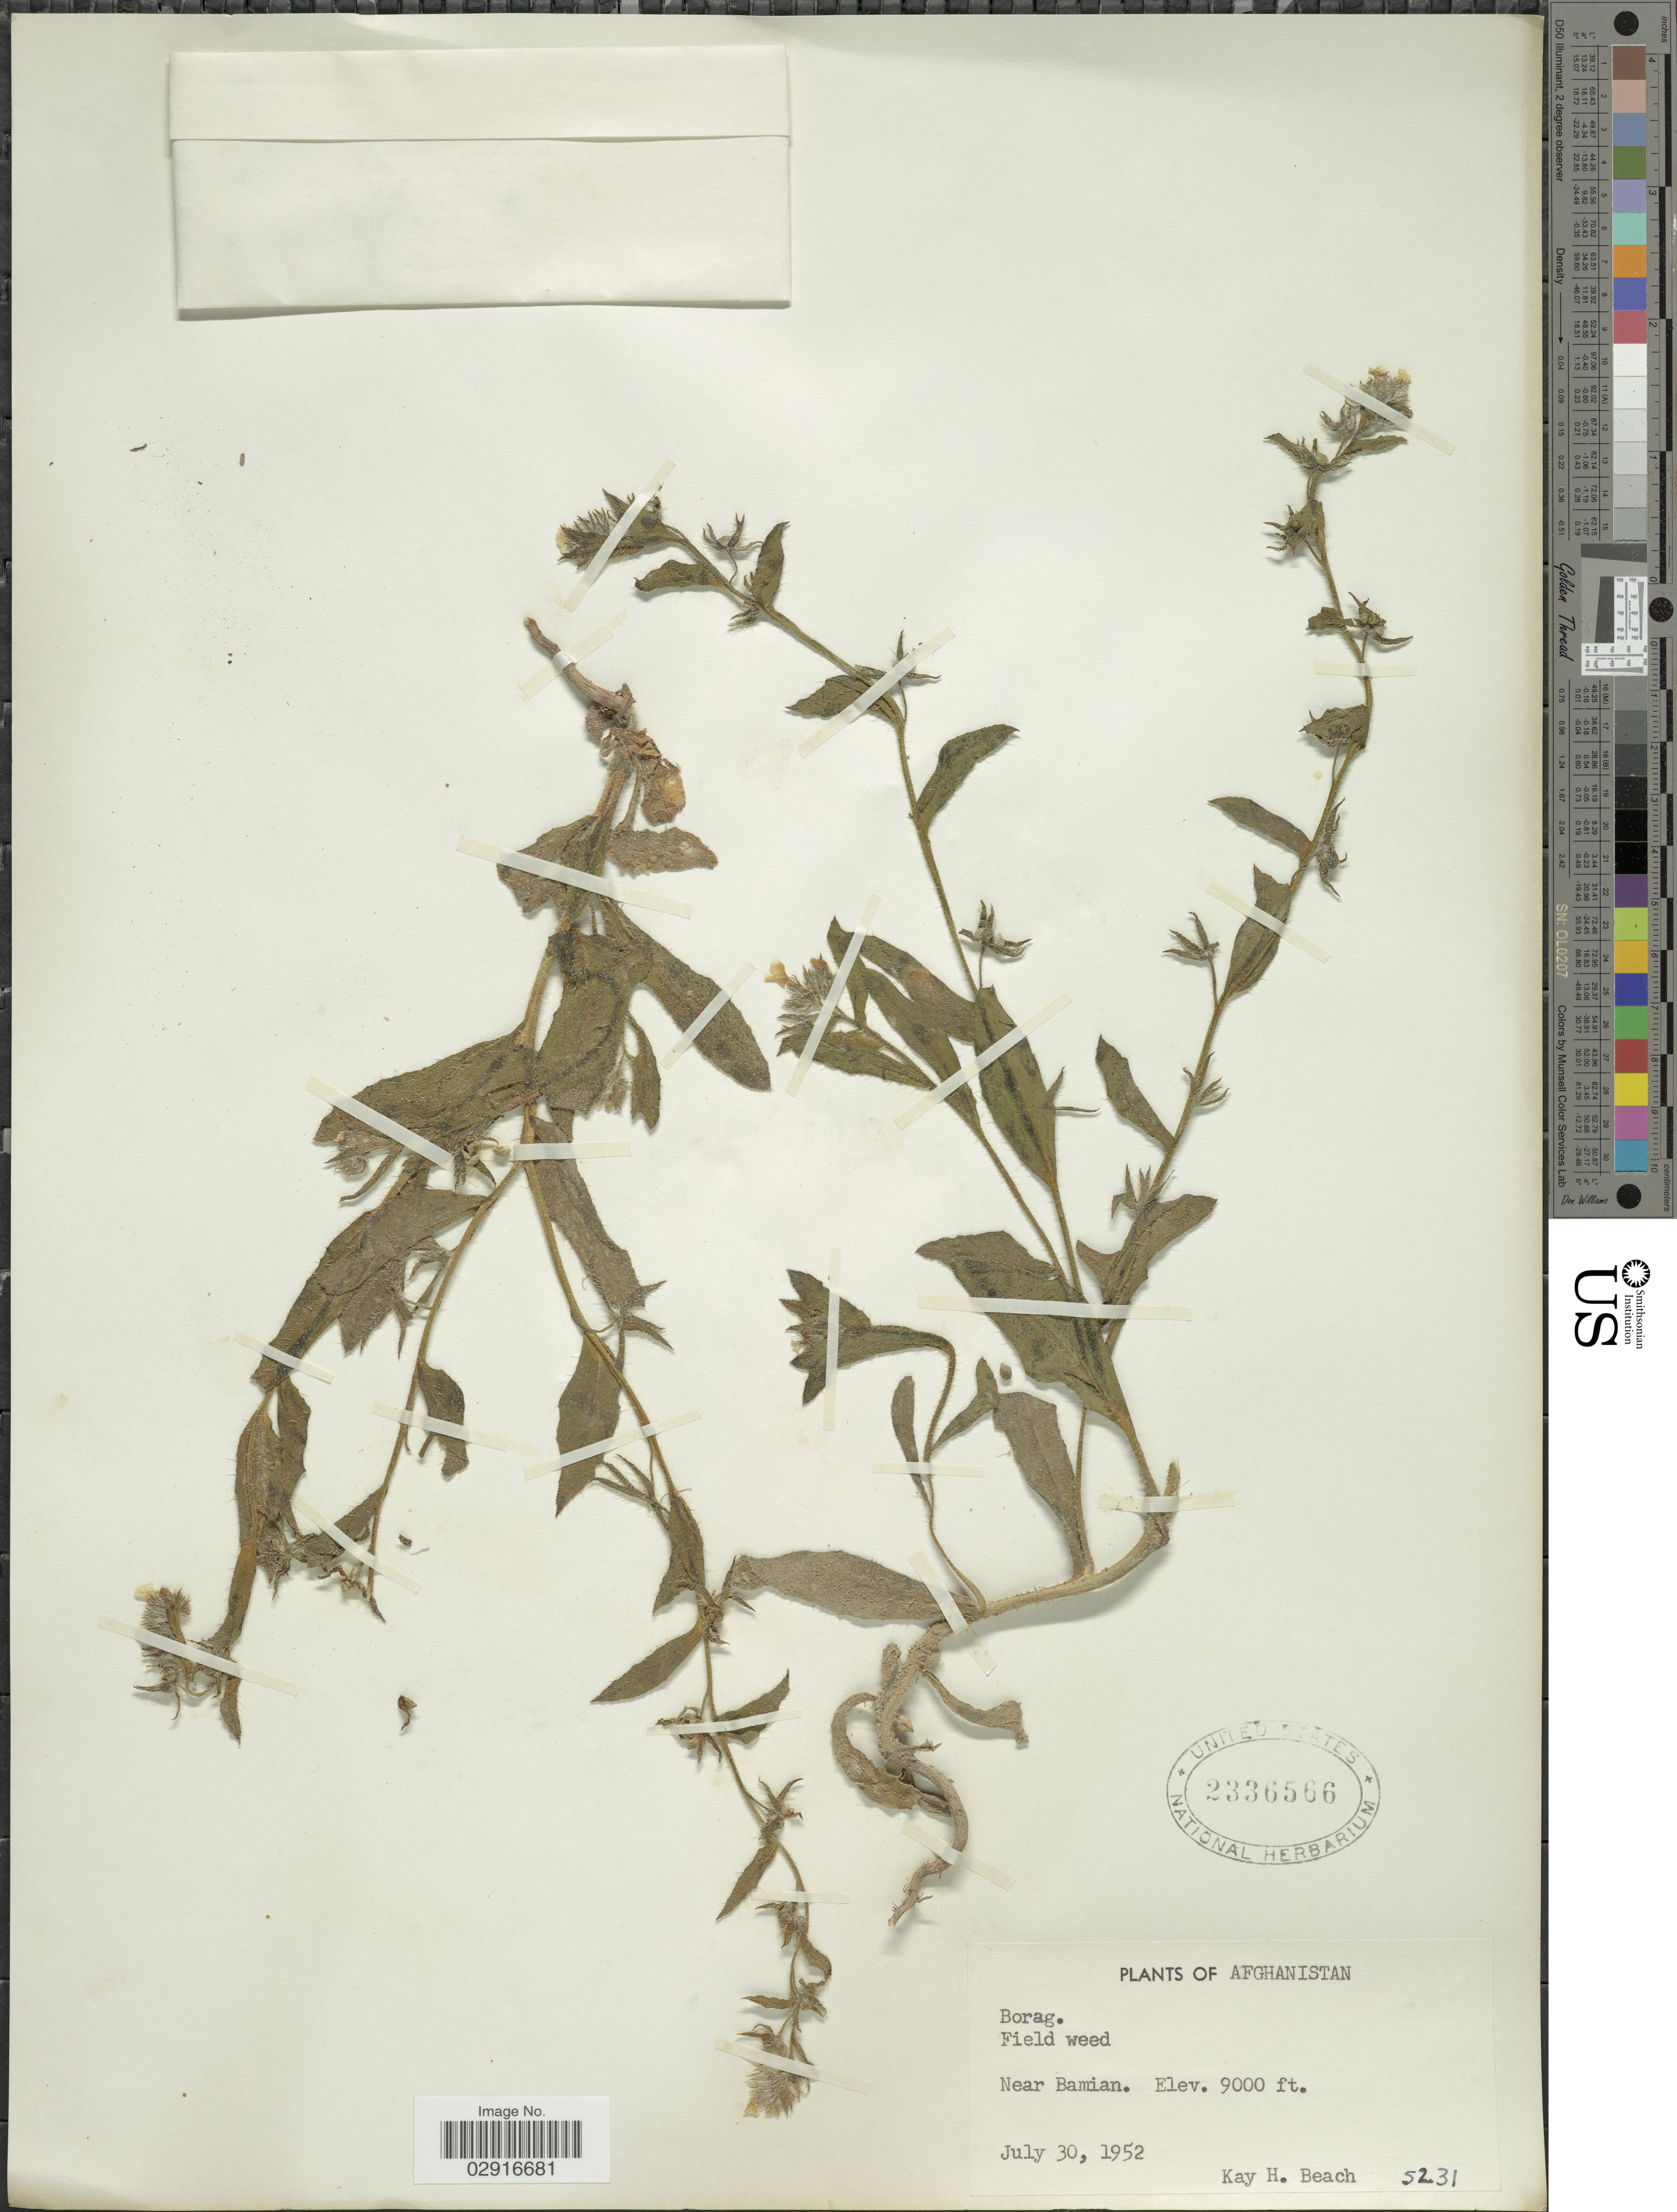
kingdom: Plantae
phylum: Tracheophyta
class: Magnoliopsida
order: Boraginales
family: Boraginaceae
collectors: K. H. Beach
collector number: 5231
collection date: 1952-07-30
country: Afghanistan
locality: Near Bamian.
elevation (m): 2743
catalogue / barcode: US 2336566